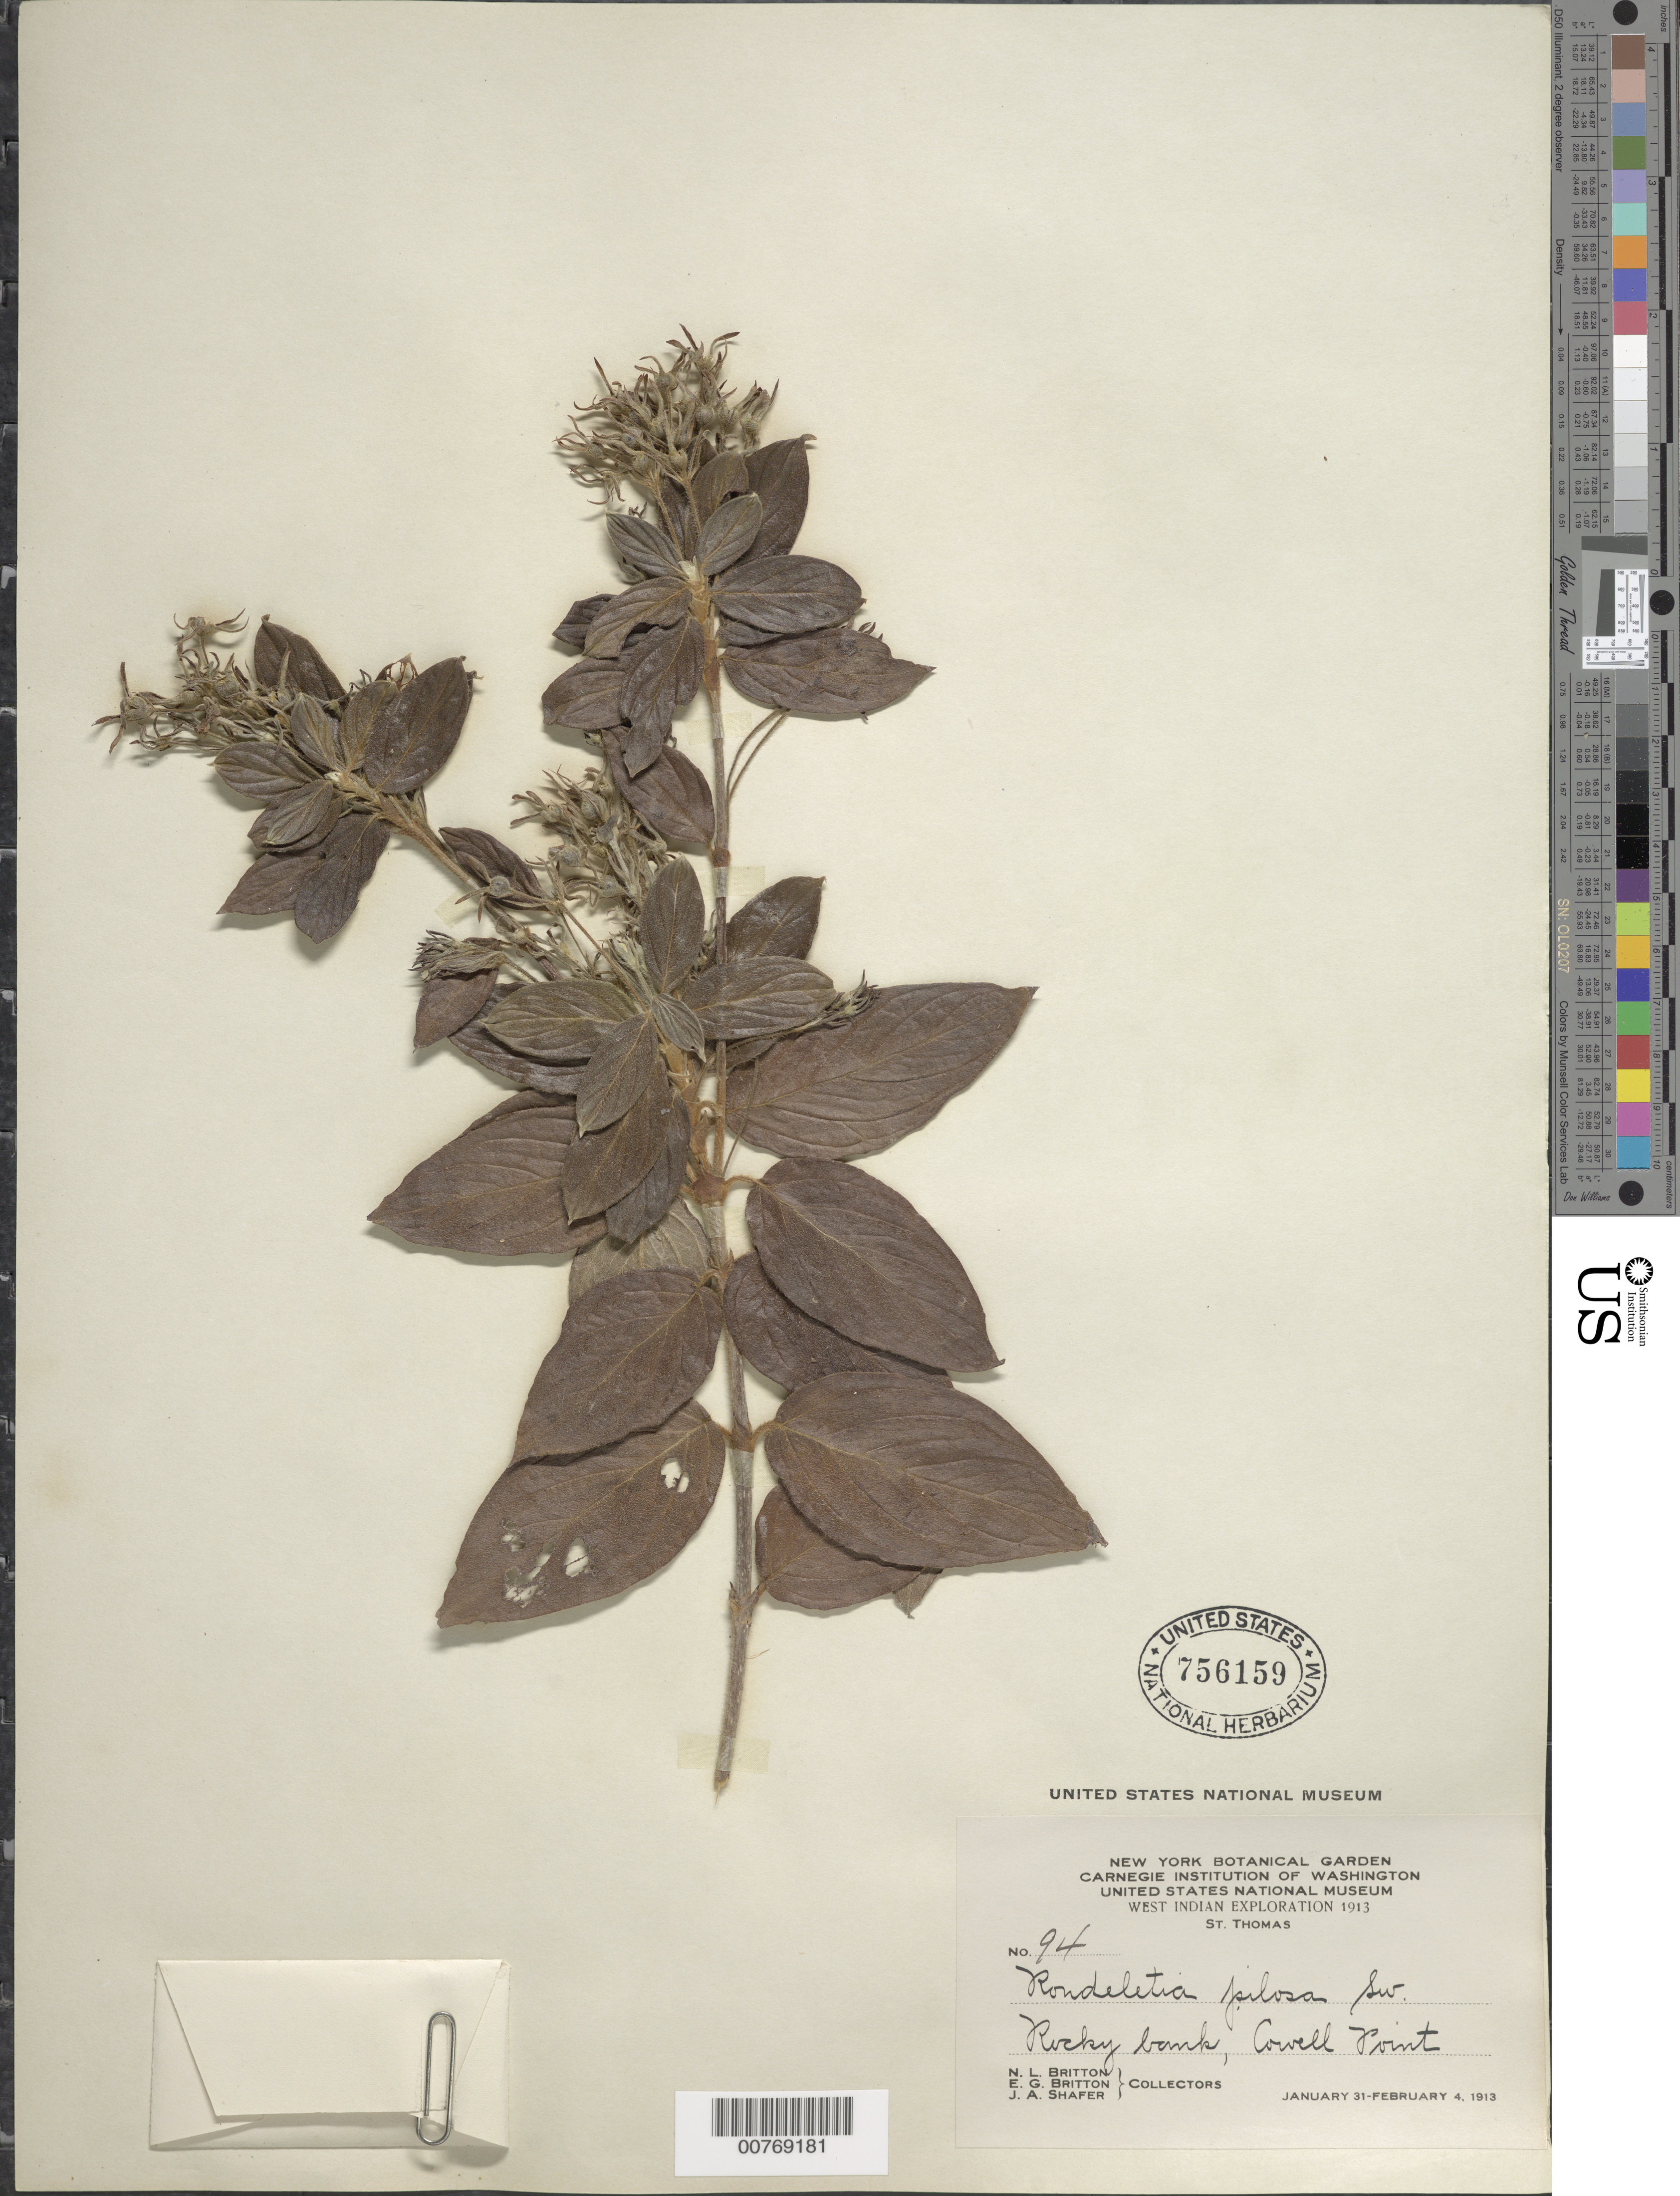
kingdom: Plantae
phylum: Tracheophyta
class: Magnoliopsida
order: Gentianales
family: Rubiaceae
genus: Rondeletia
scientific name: Rondeletia pilosa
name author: Sw.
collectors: N. Britton, E. G. Britton & J. A. Shafer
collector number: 94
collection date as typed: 31 Jan 1913 to 04 Feb 1913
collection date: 1913-01-31/1913-02-04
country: U.S. Virgin Islands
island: St. Thomas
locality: Rocky bank, Cowell Point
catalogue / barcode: US 756159